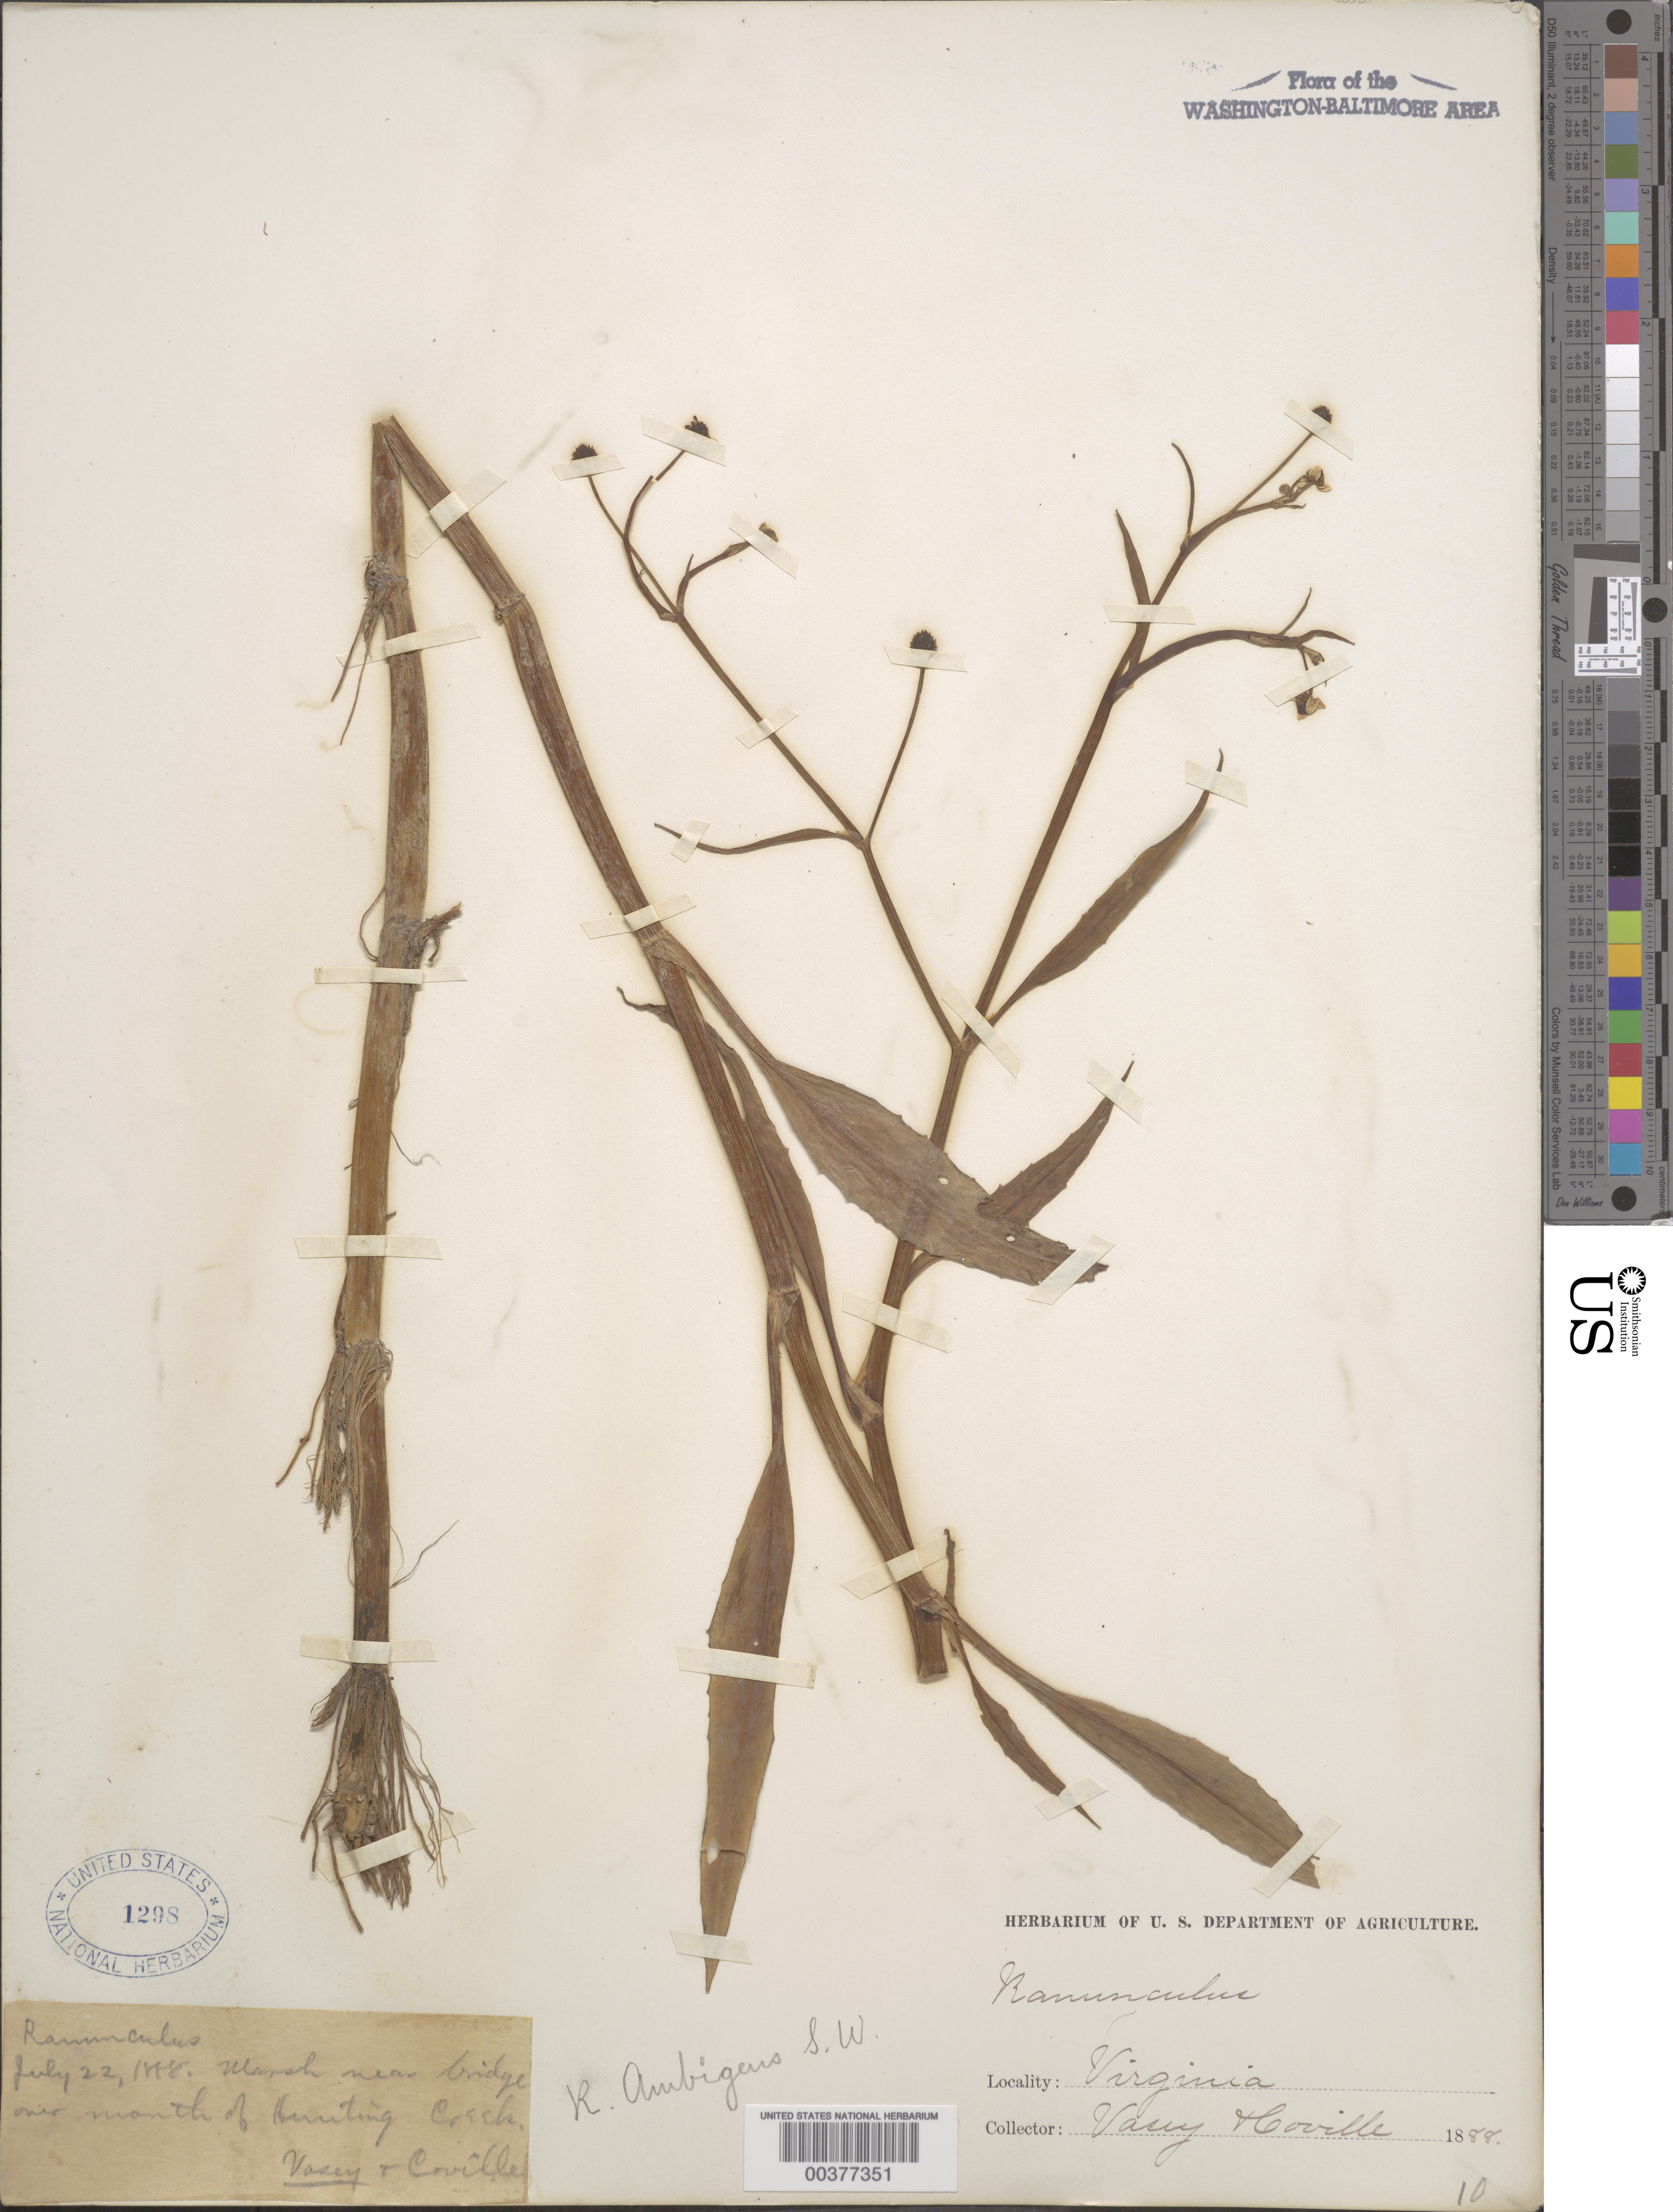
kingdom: Plantae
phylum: Tracheophyta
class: Magnoliopsida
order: Ranunculales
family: Ranunculaceae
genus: Ranunculus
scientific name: Ranunculus ambigens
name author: S. Watson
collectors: G. Vasey & F. V. Coville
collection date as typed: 22 Jul 1888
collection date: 1888-07-22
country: United States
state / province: Virginia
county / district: Fairfax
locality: Hunting Creek Mouth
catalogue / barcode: US 1298